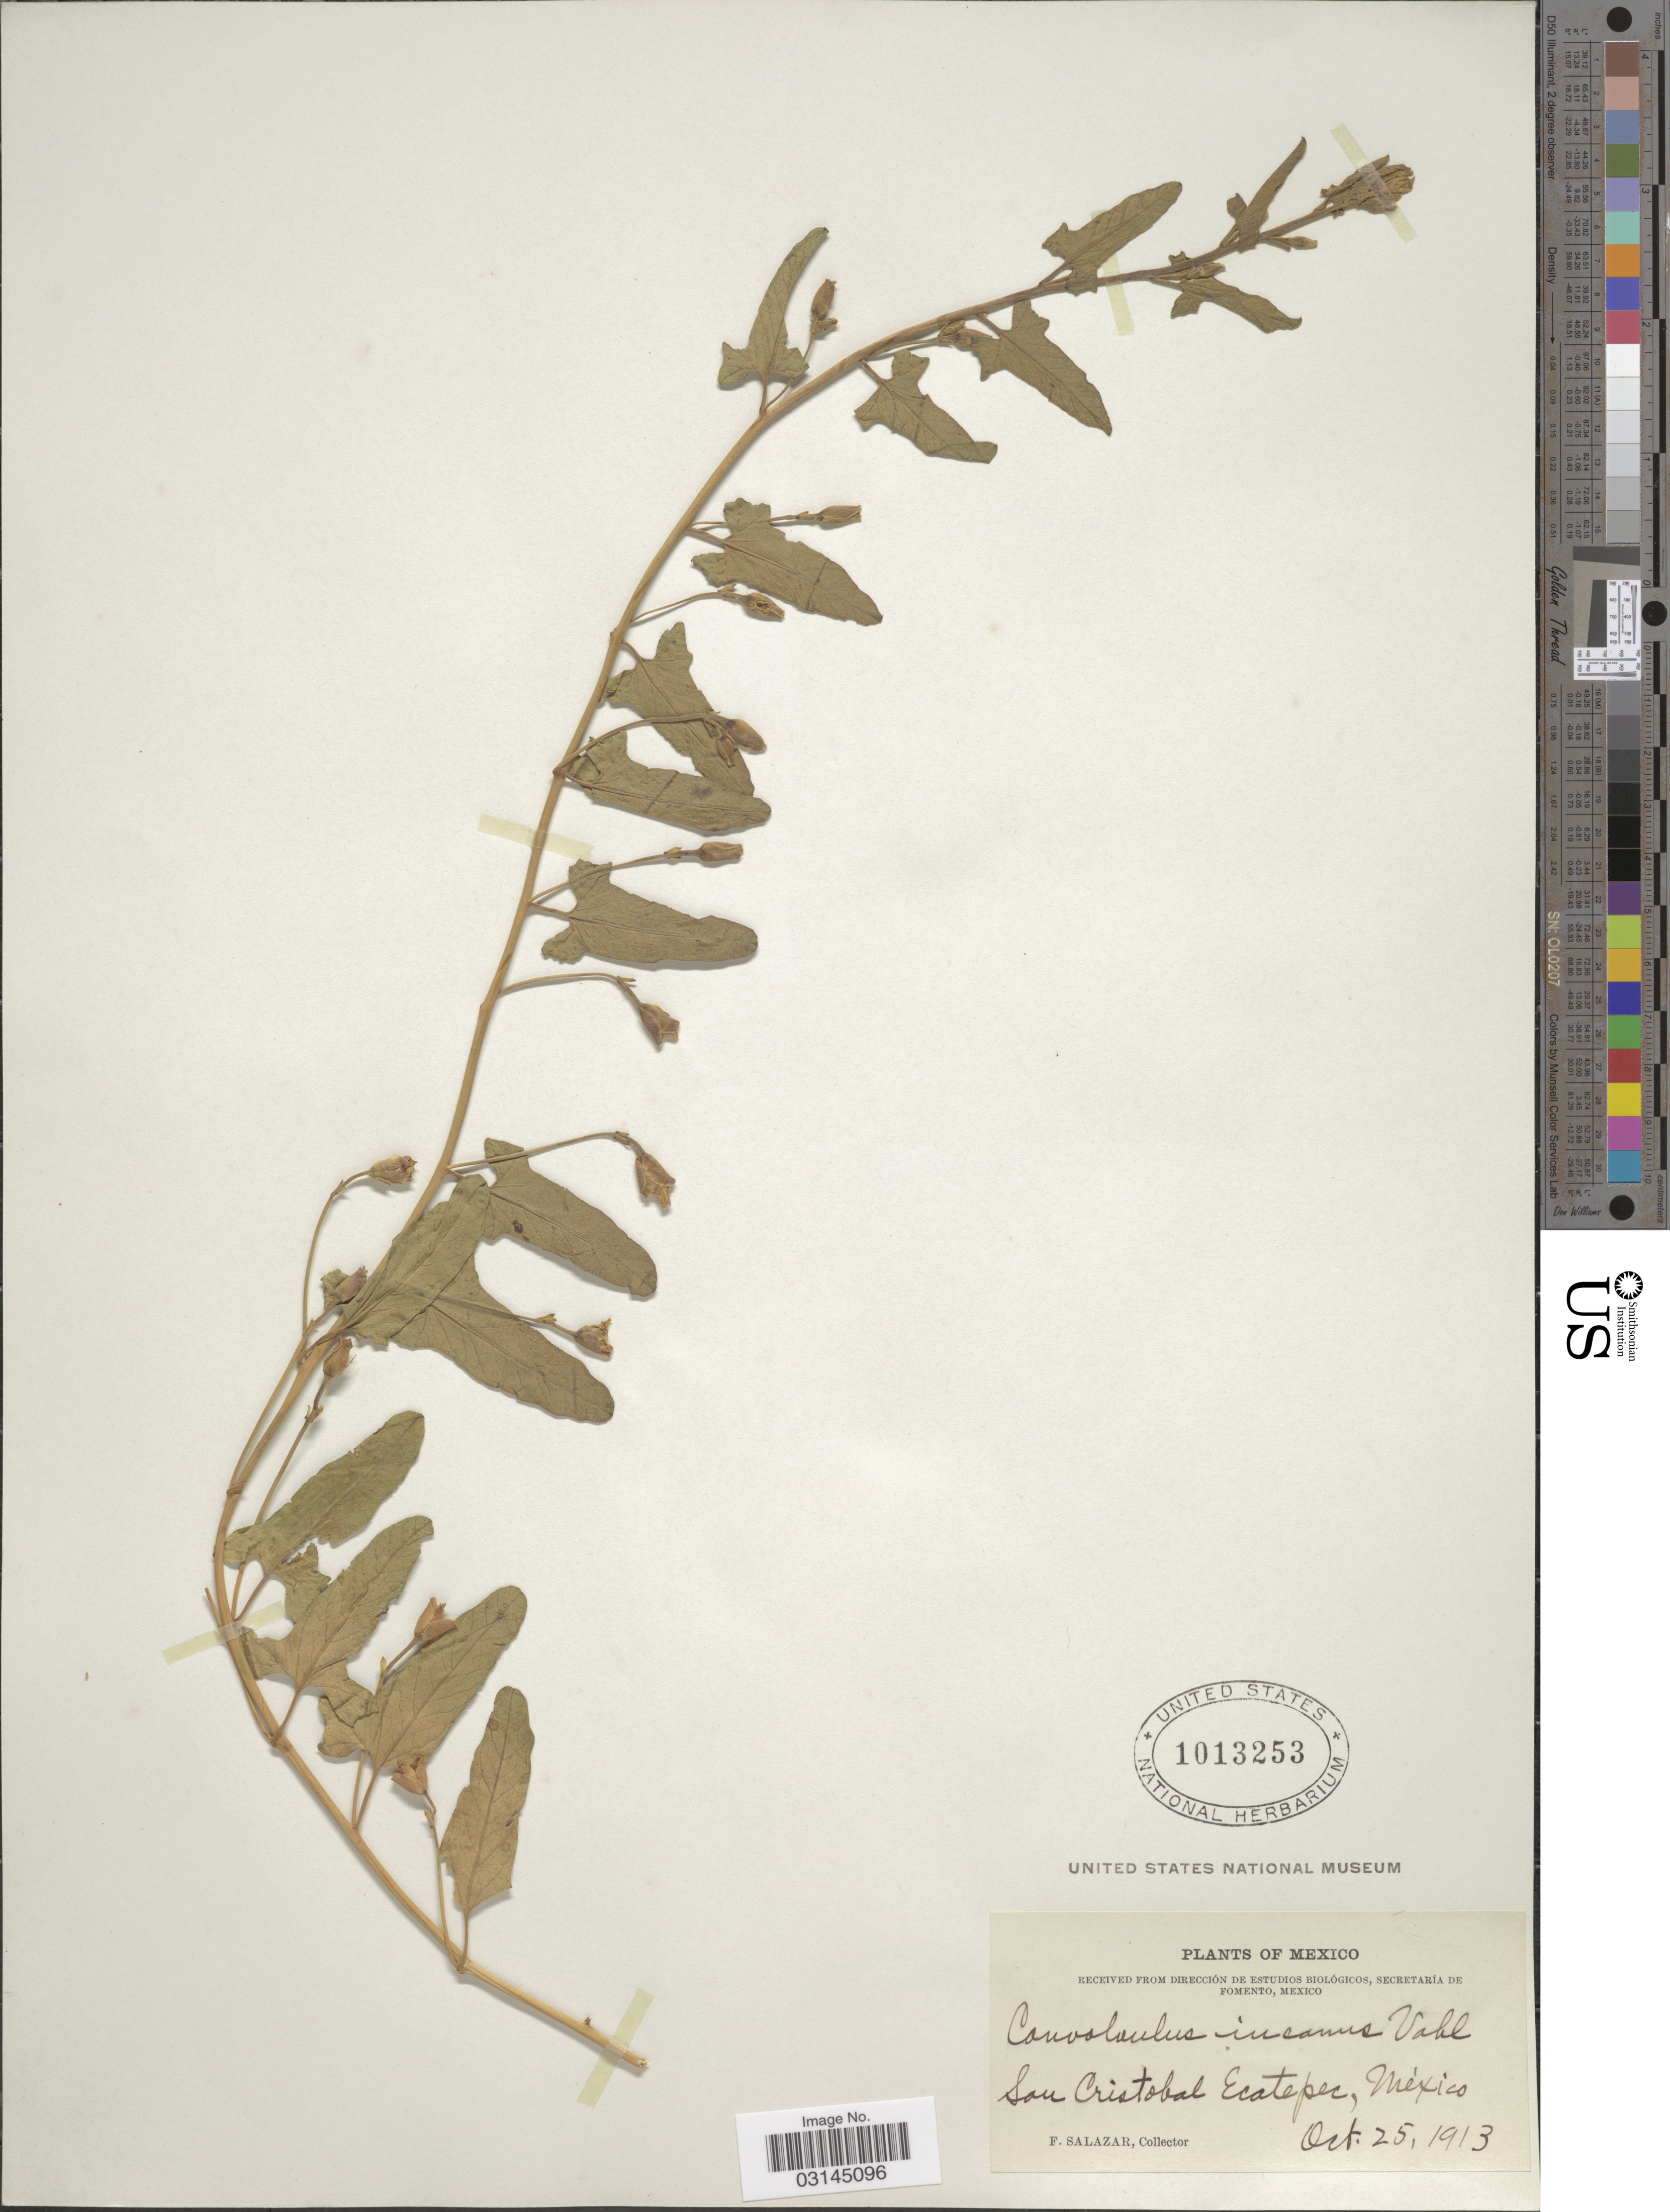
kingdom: Plantae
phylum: Tracheophyta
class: Magnoliopsida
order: Solanales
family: Convolvulaceae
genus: Convolvulus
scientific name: Convolvulus incanus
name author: Vahl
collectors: F. Salazar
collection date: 1913-10-25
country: Mexico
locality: San Cristobal Ecatepec, México.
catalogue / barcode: US 1013253